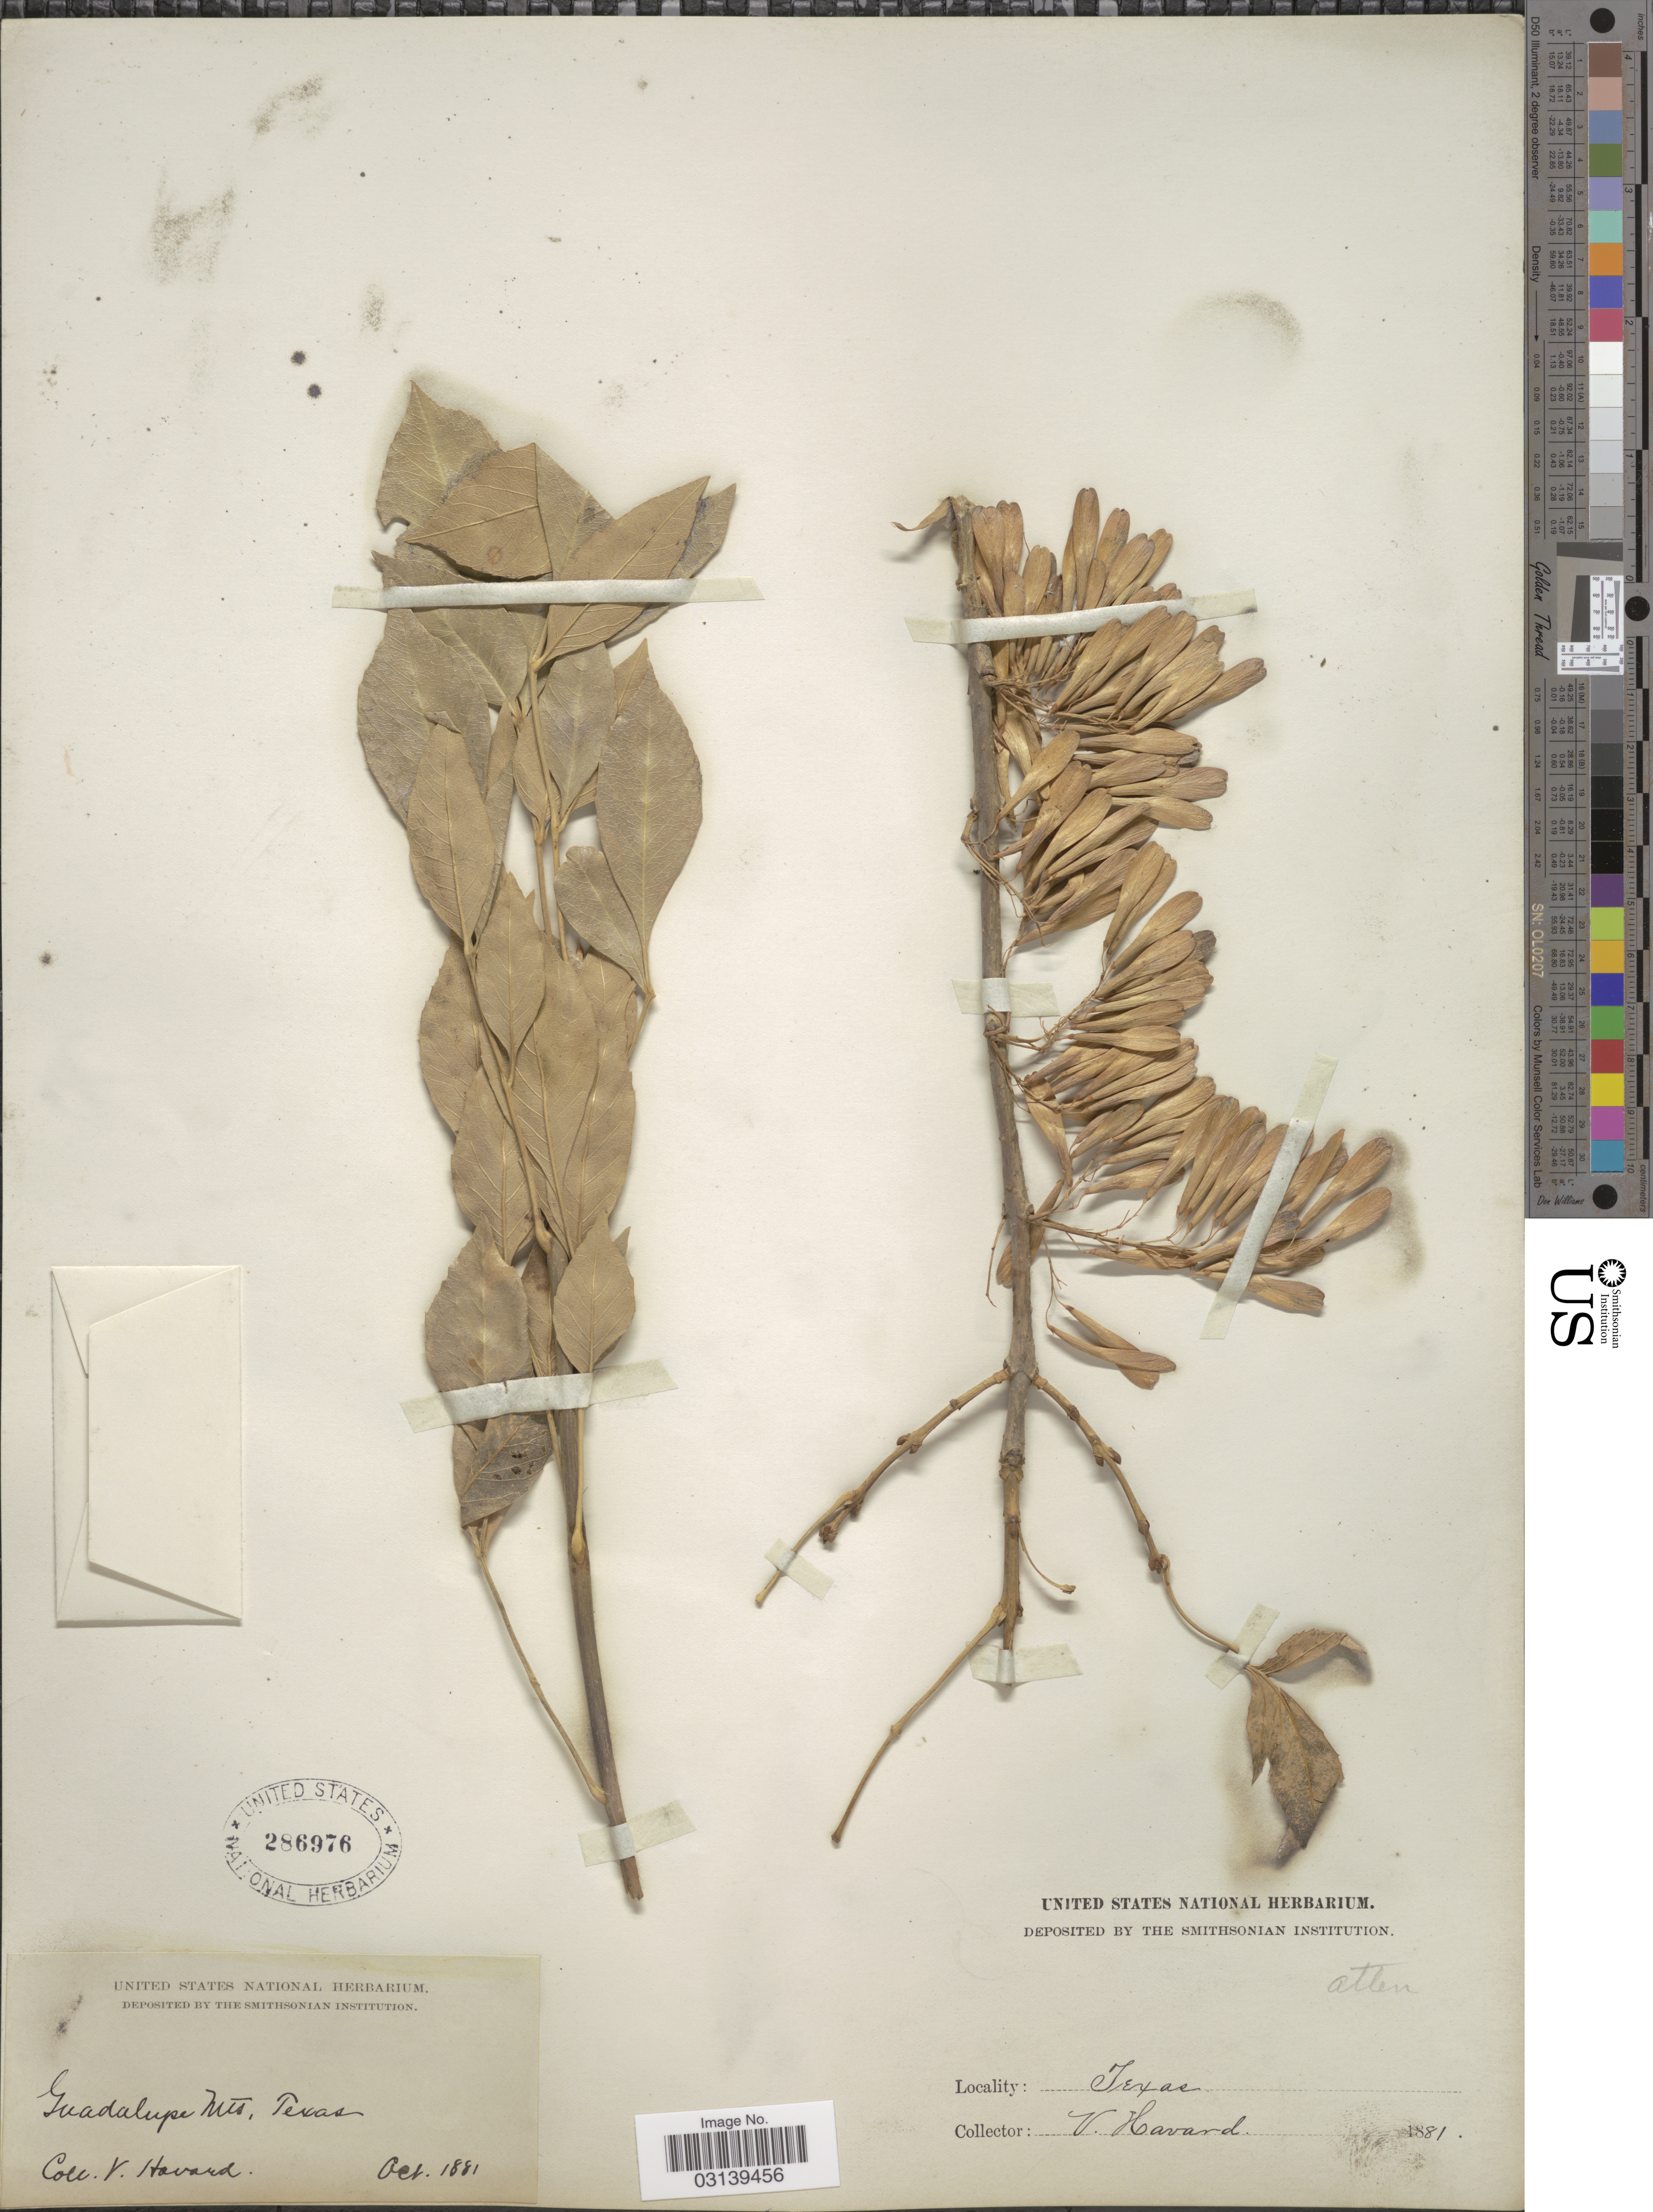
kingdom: Plantae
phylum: Tracheophyta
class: Magnoliopsida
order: Lamiales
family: Oleaceae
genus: Fraxinus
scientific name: Fraxinus velutina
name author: Torr.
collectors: V. Havard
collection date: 1881-10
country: United States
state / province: Texas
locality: Guadalupe Mts.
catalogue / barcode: US 286976